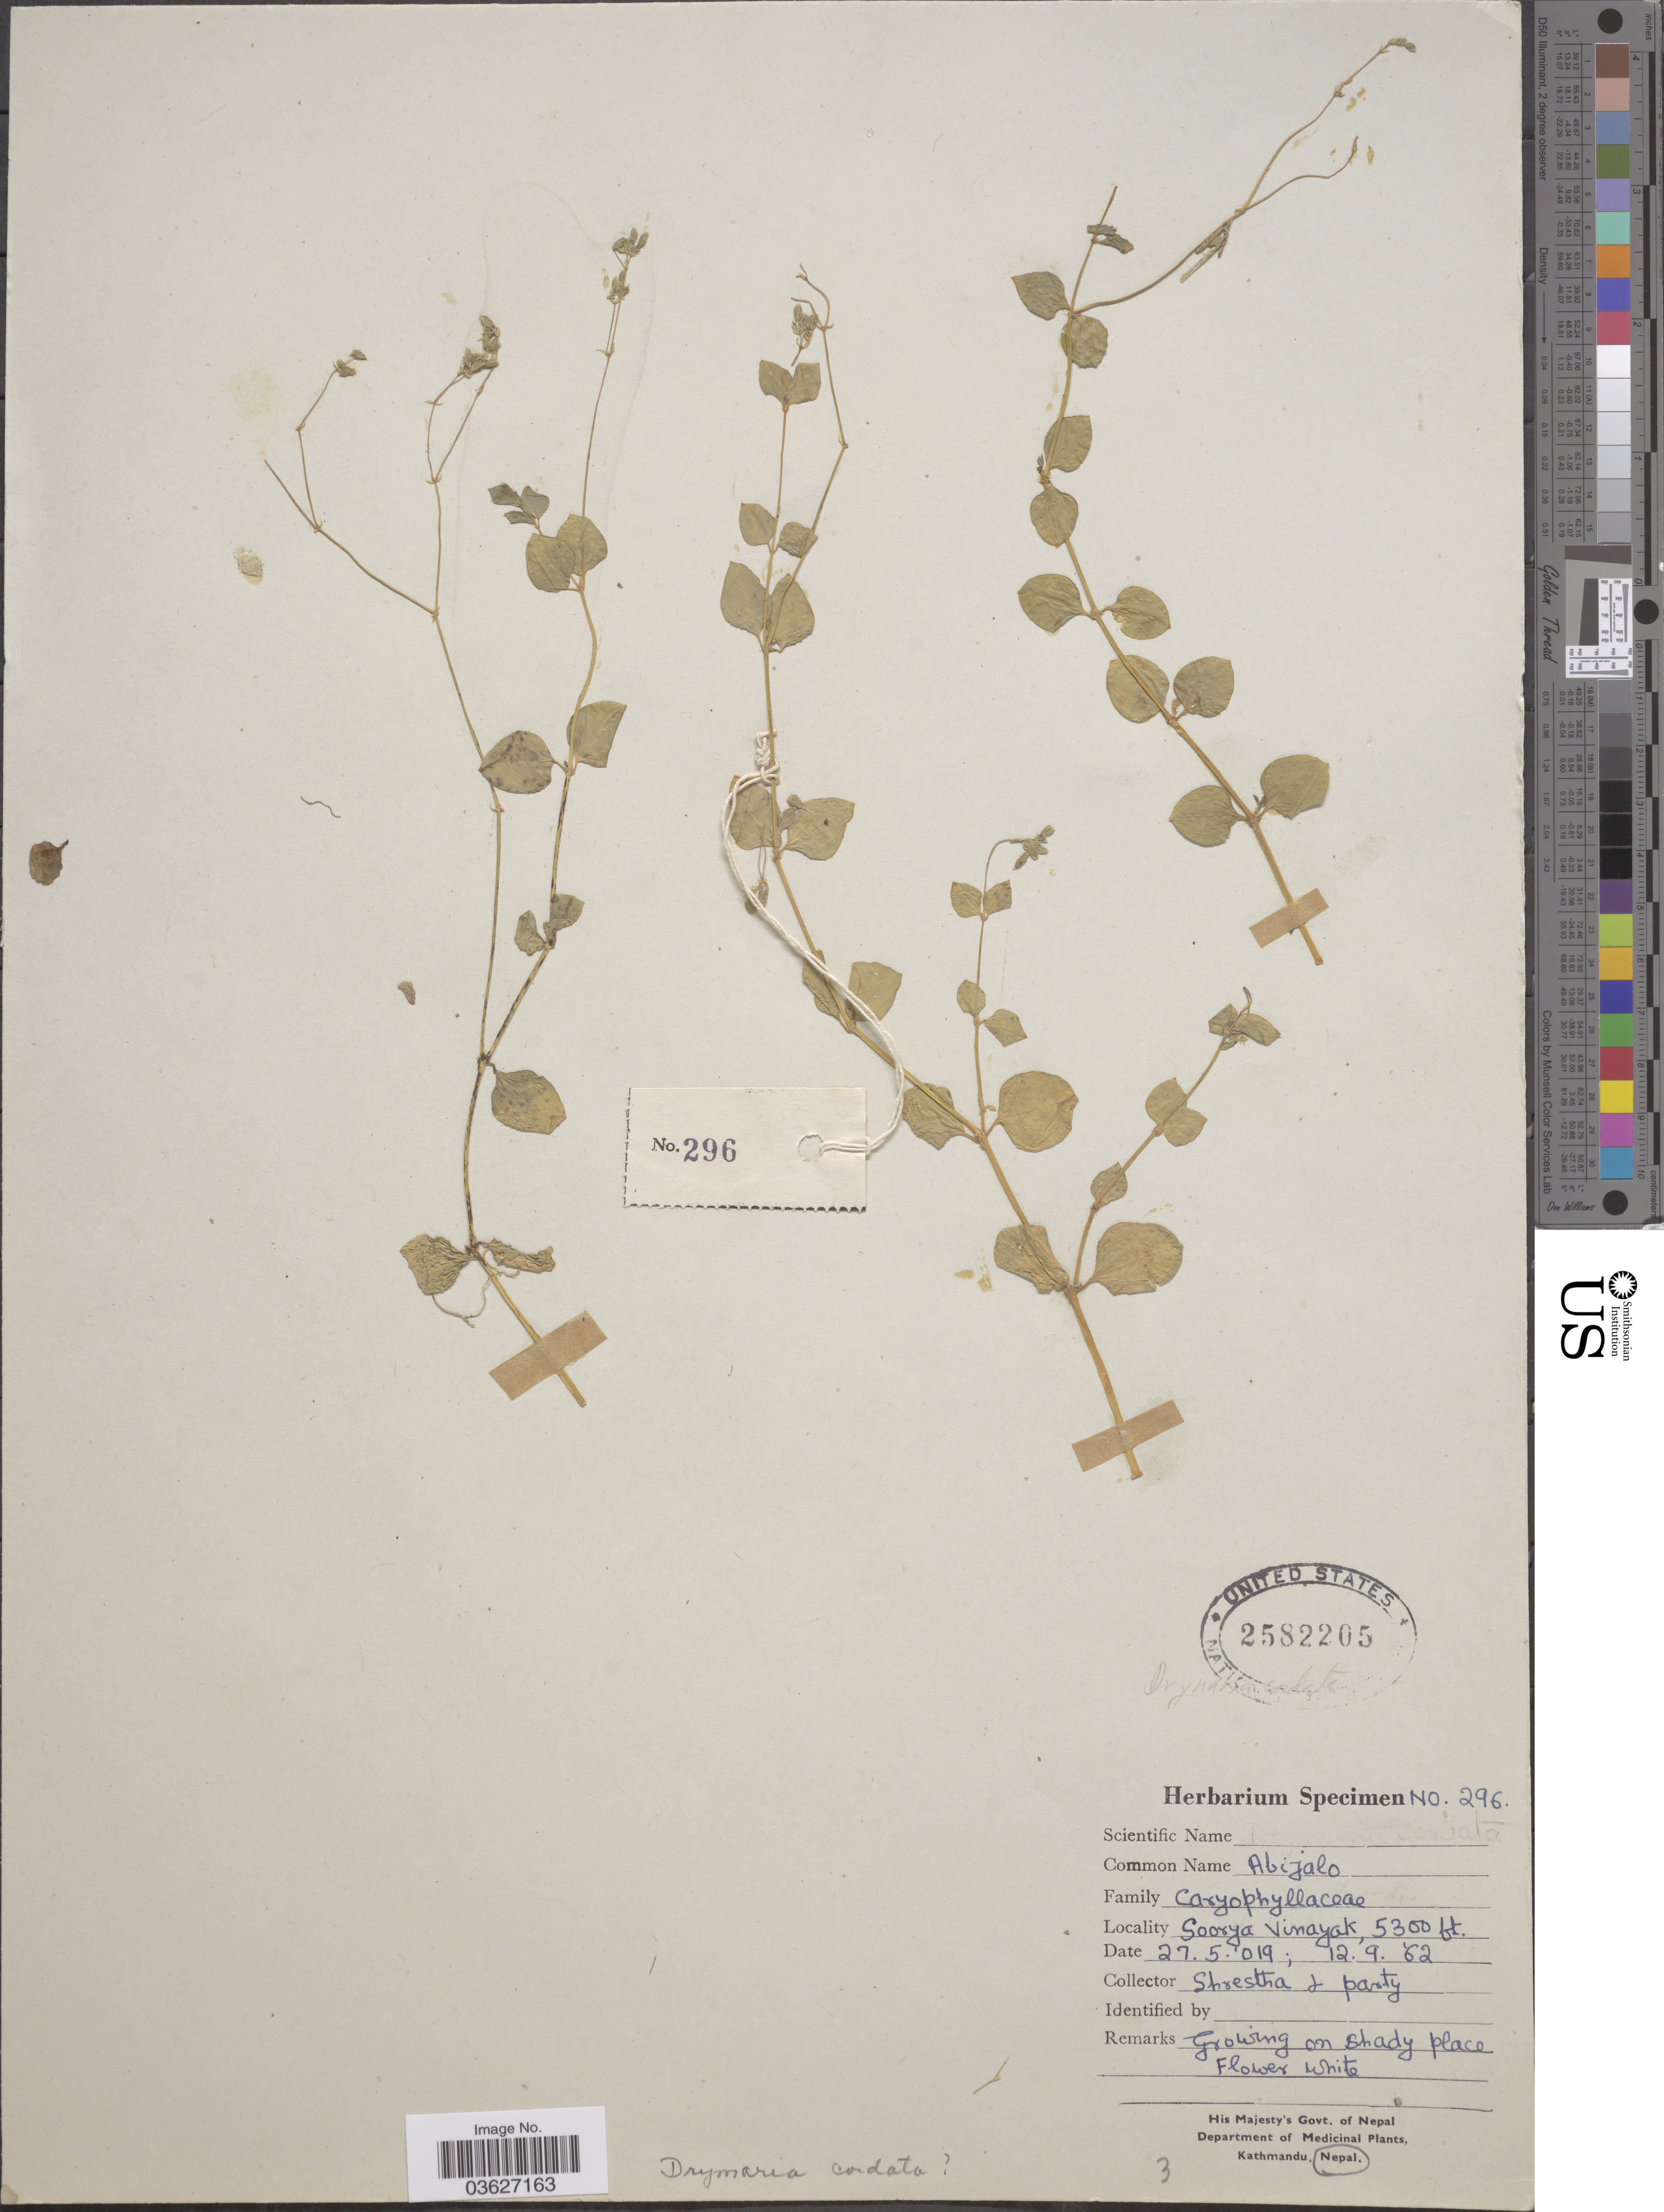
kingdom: Plantae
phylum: Tracheophyta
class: Magnoliopsida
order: Caryophyllales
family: Caryophyllaceae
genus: Drymaria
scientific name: Drymaria cordata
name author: (L.) Willd. ex Schult.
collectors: -. Shrestha & -. Pasty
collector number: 296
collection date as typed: Transcribed d/m/y: 12/9/62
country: Nepal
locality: Soorya Vinayak.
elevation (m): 1615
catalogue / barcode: US 2582205